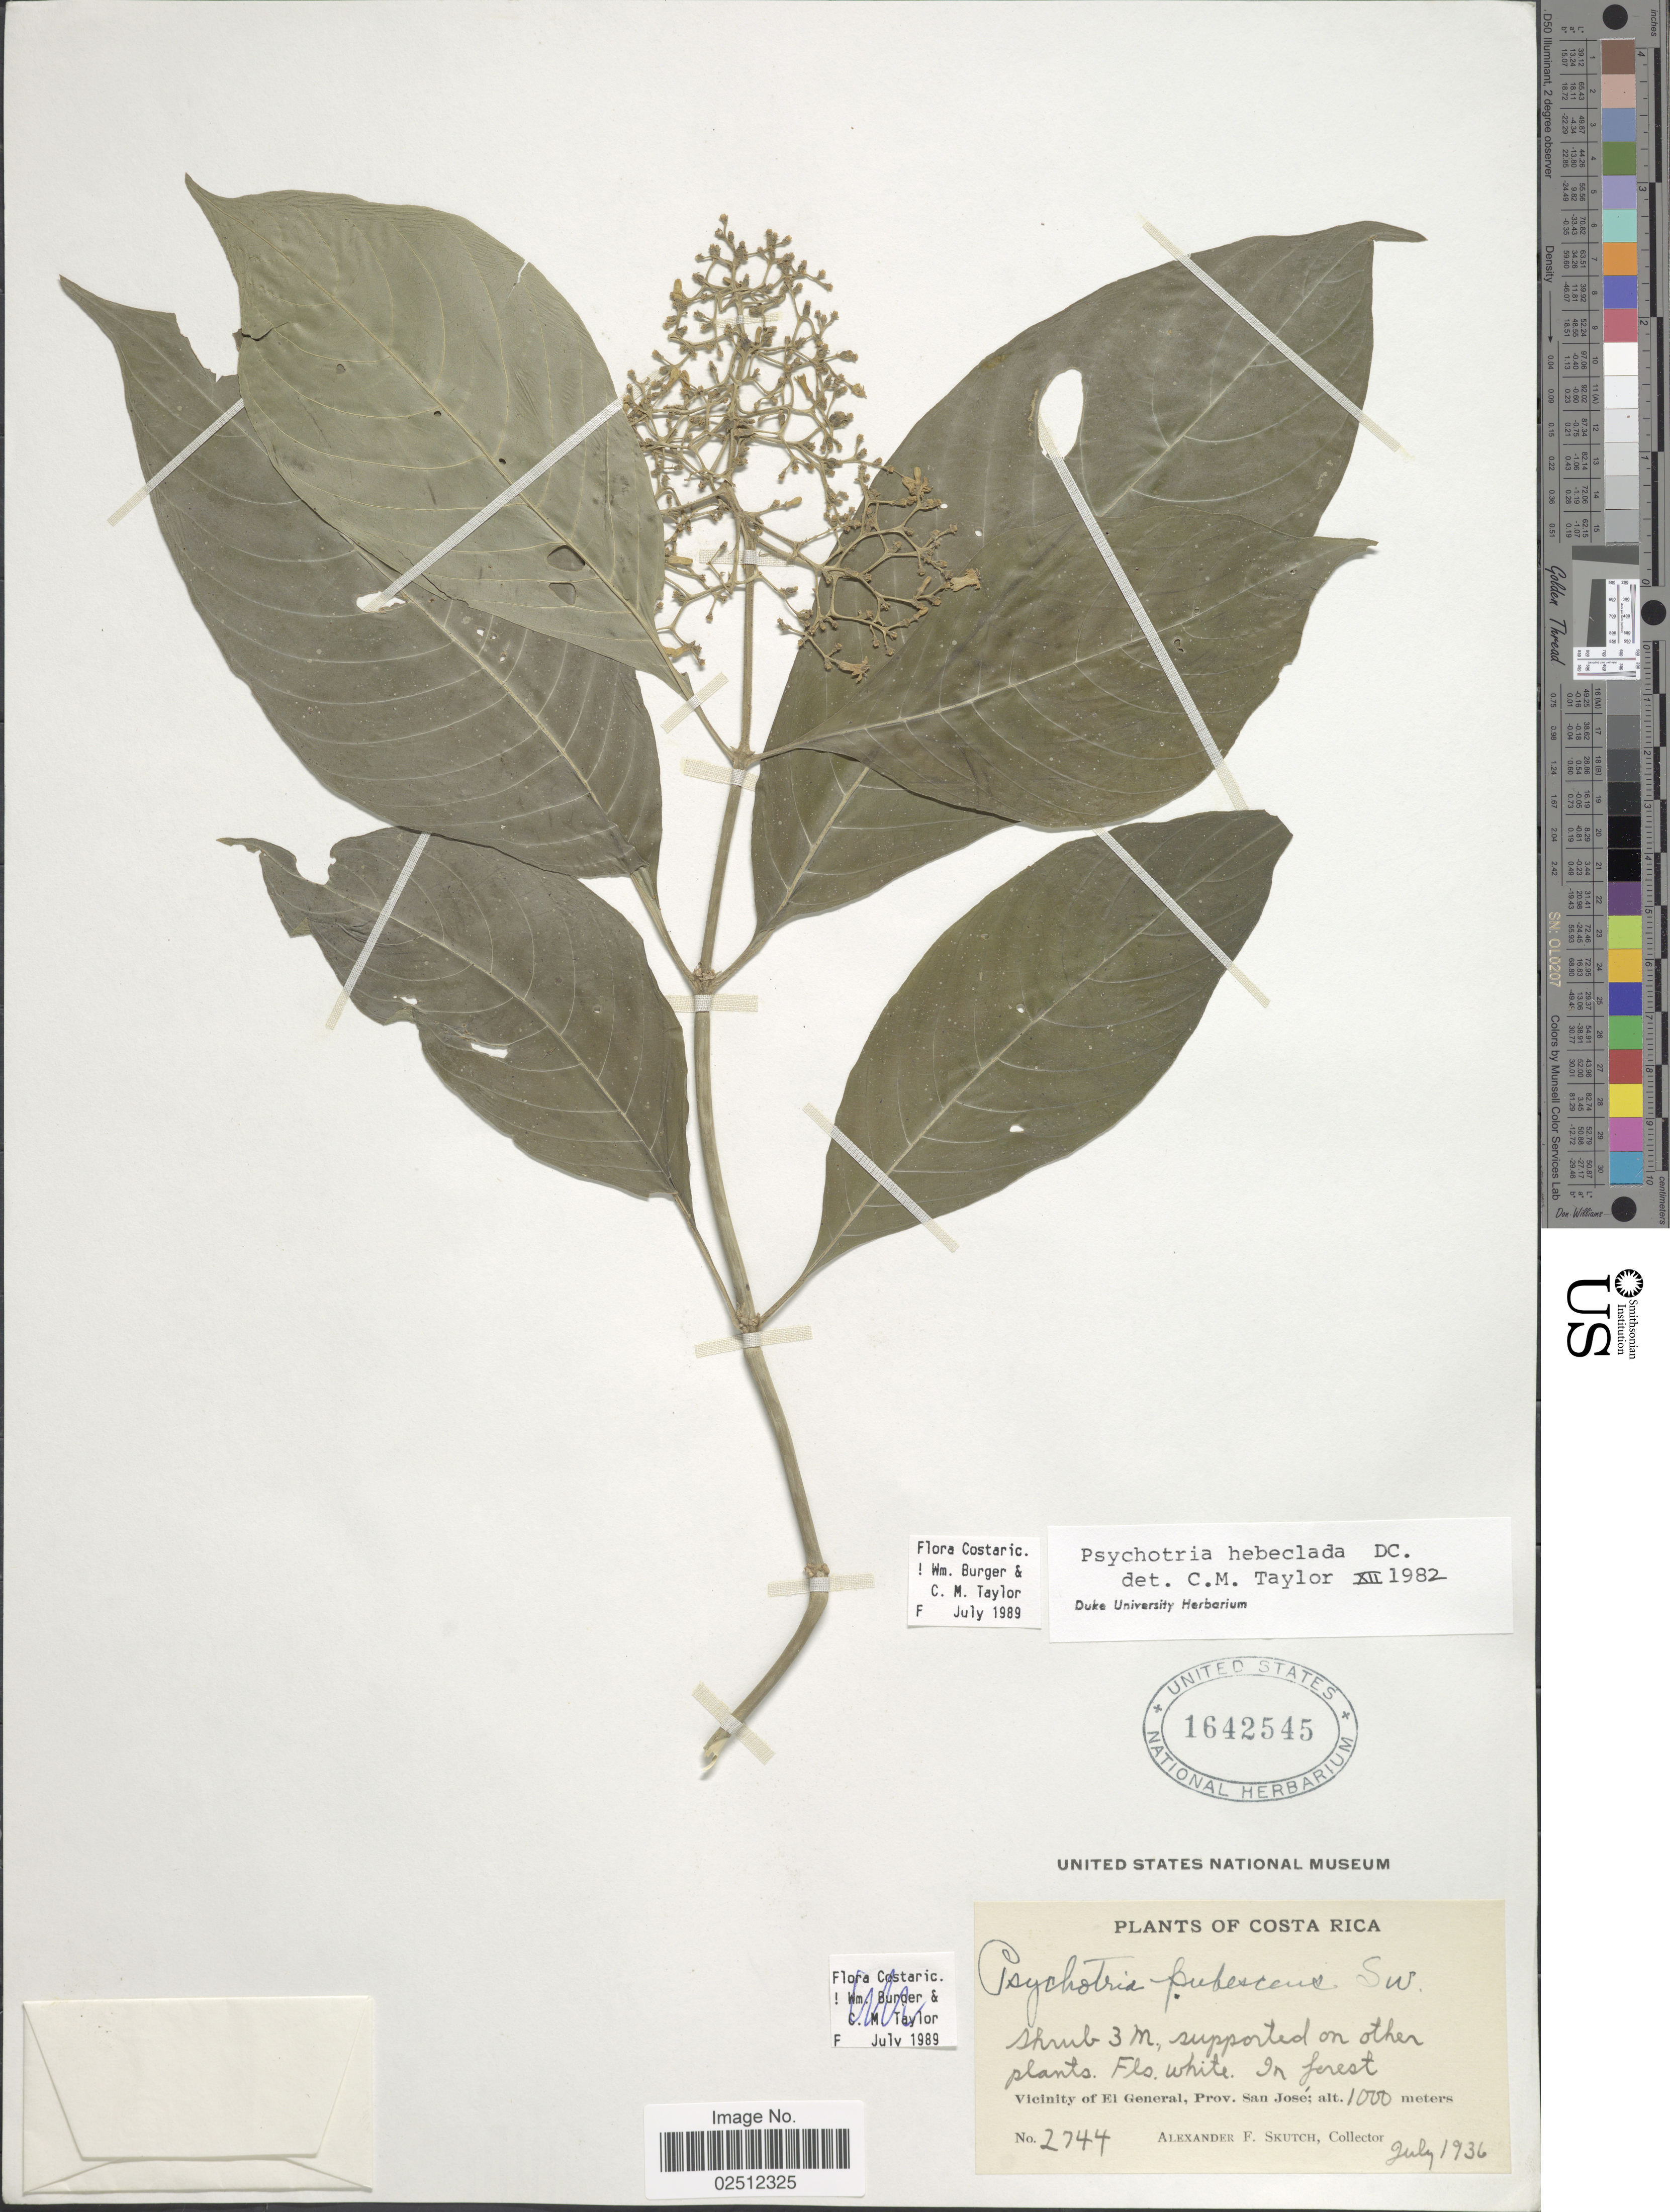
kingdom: Plantae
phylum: Tracheophyta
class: Magnoliopsida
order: Gentianales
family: Rubiaceae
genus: Psychotria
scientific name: Psychotria hebeclada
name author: DC.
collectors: A. F. Skutch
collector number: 2744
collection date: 1936-07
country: Costa Rica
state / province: San José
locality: In forest, Vicinity of El General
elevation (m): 1000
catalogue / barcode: US 1642545